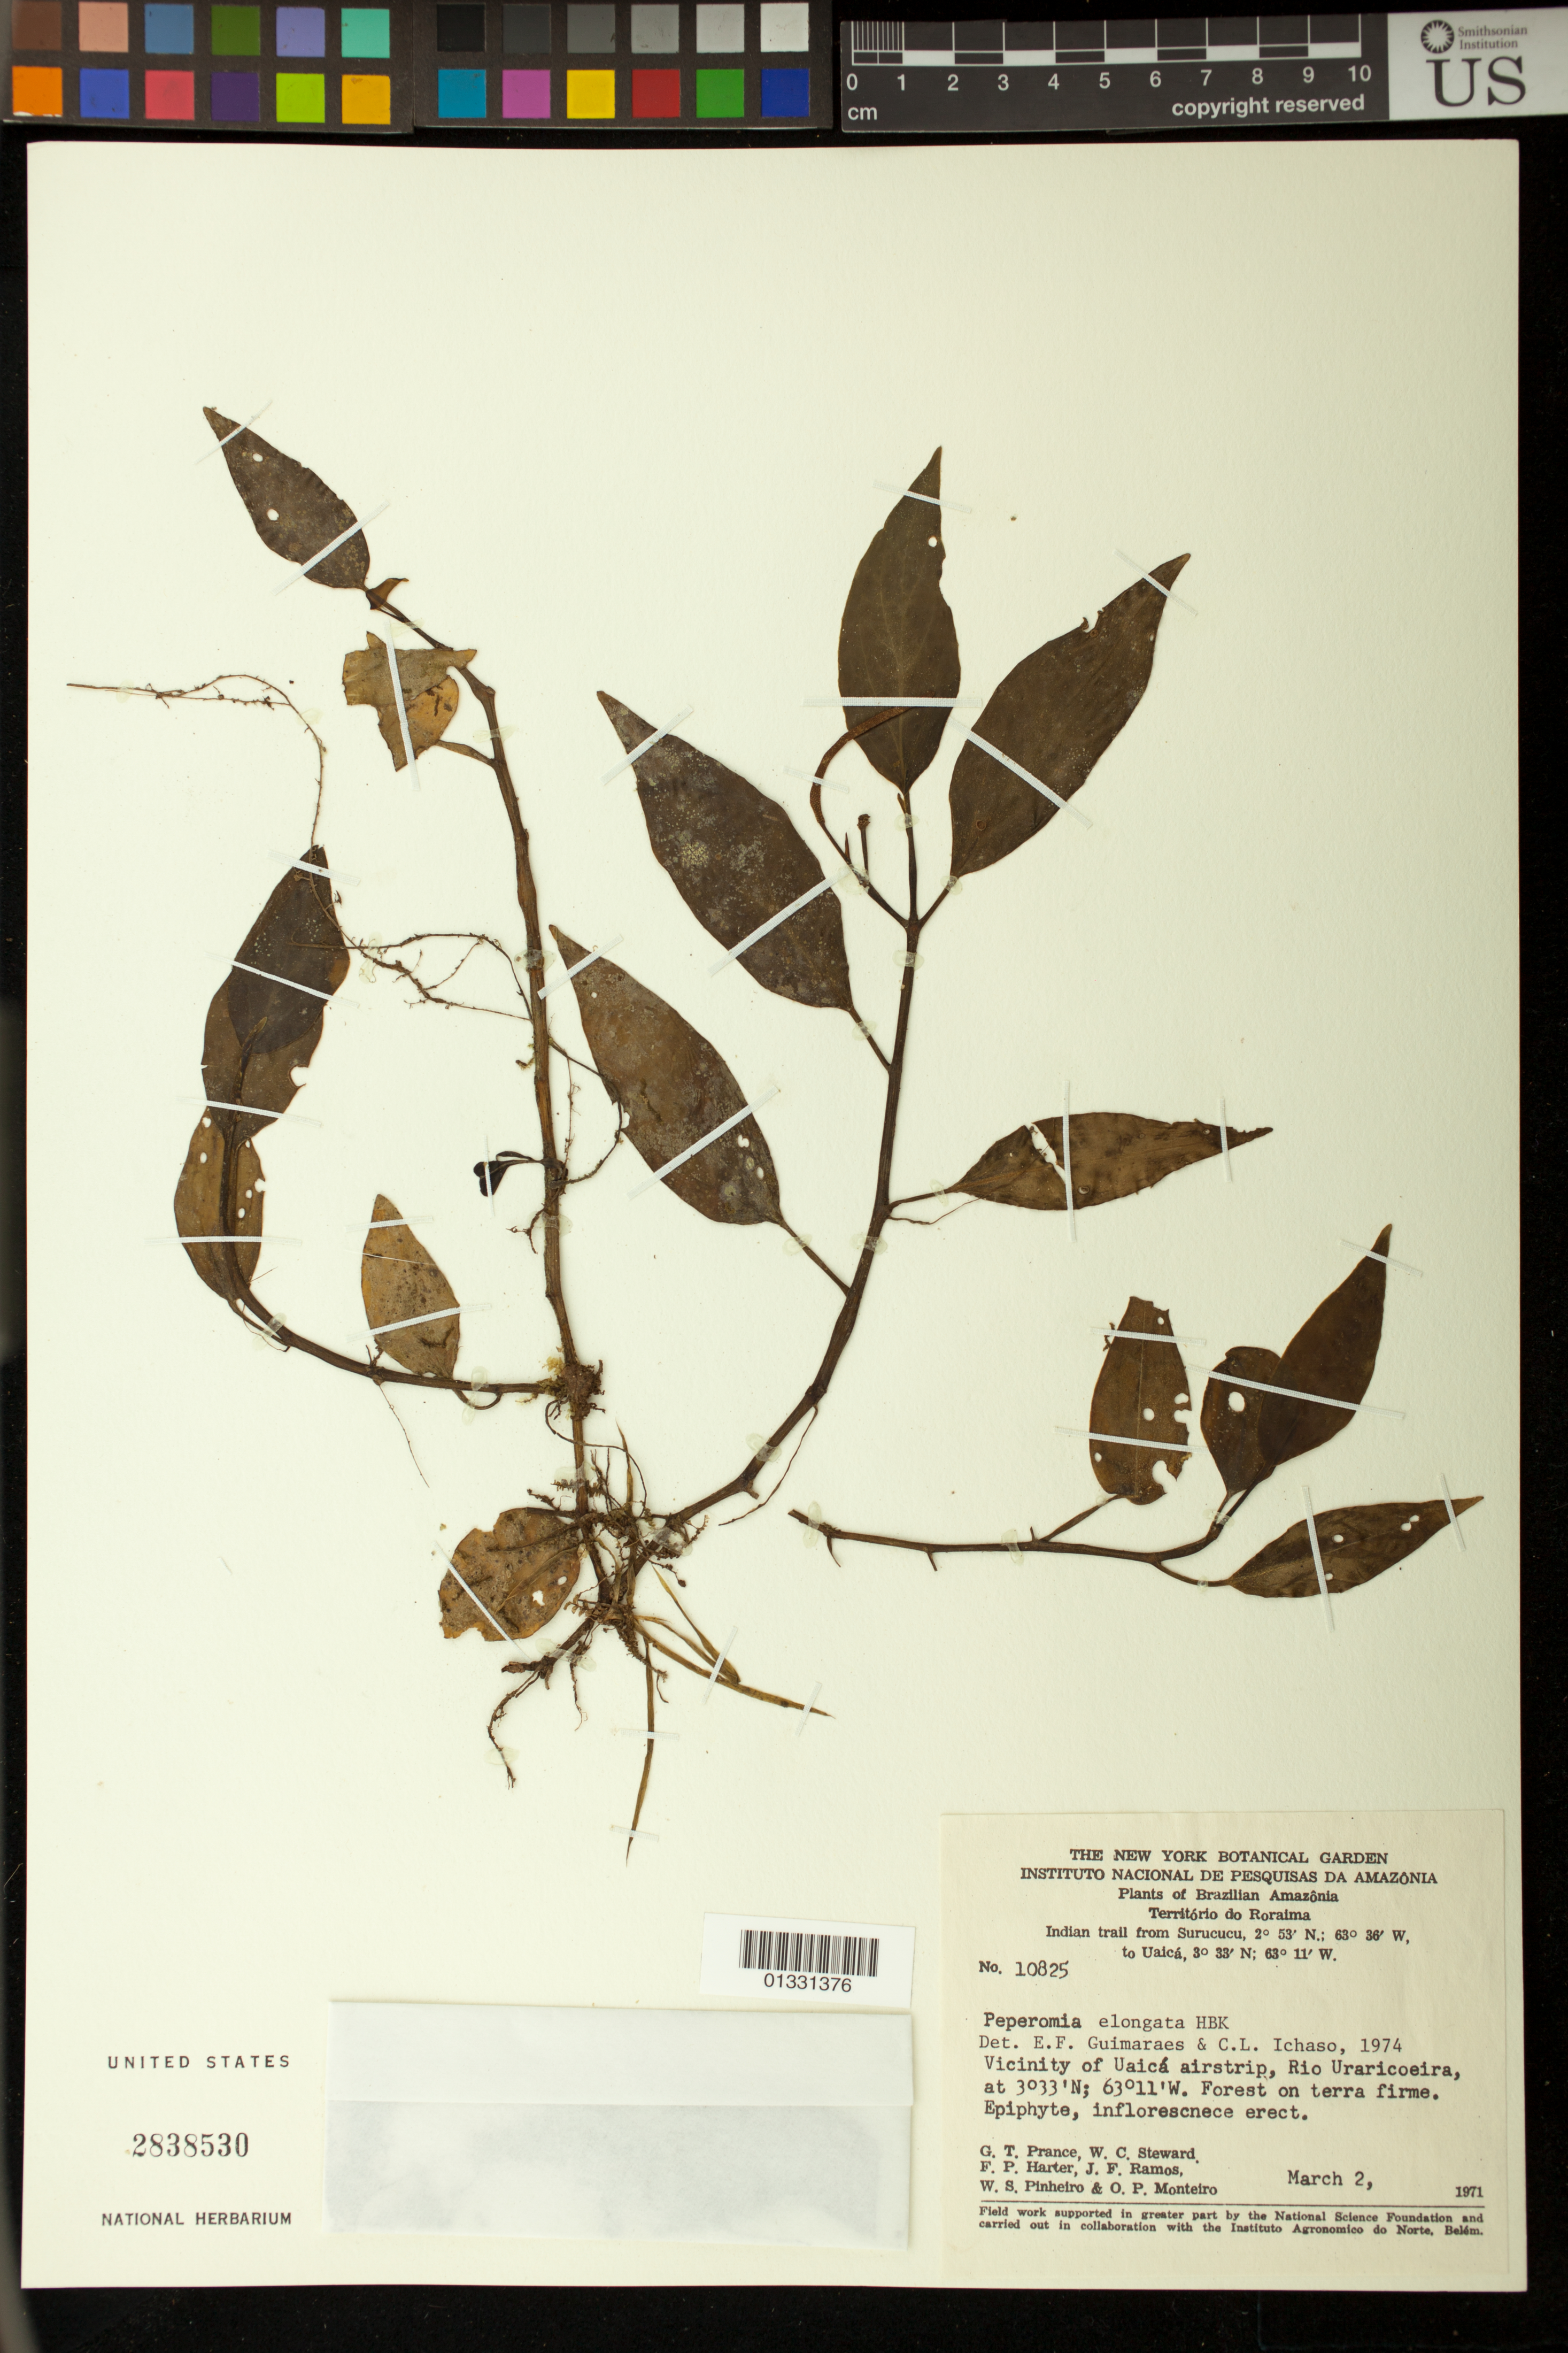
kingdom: Plantae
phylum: Tracheophyta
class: Magnoliopsida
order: Piperales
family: Piperaceae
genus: Peperomia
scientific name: Peperomia elongata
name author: Kunth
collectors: G. T. Prance, W. C. Steward, F. P. Harter, J. F. Ramos, W. S. Pinheiro & O. P. Monteiro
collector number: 10825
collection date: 1971-03-02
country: Brazil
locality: Indian trail from Surucucu to Uaicá. Vicinity of Uaicá airstrip, Rio Uraricoeira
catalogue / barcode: US 2838530